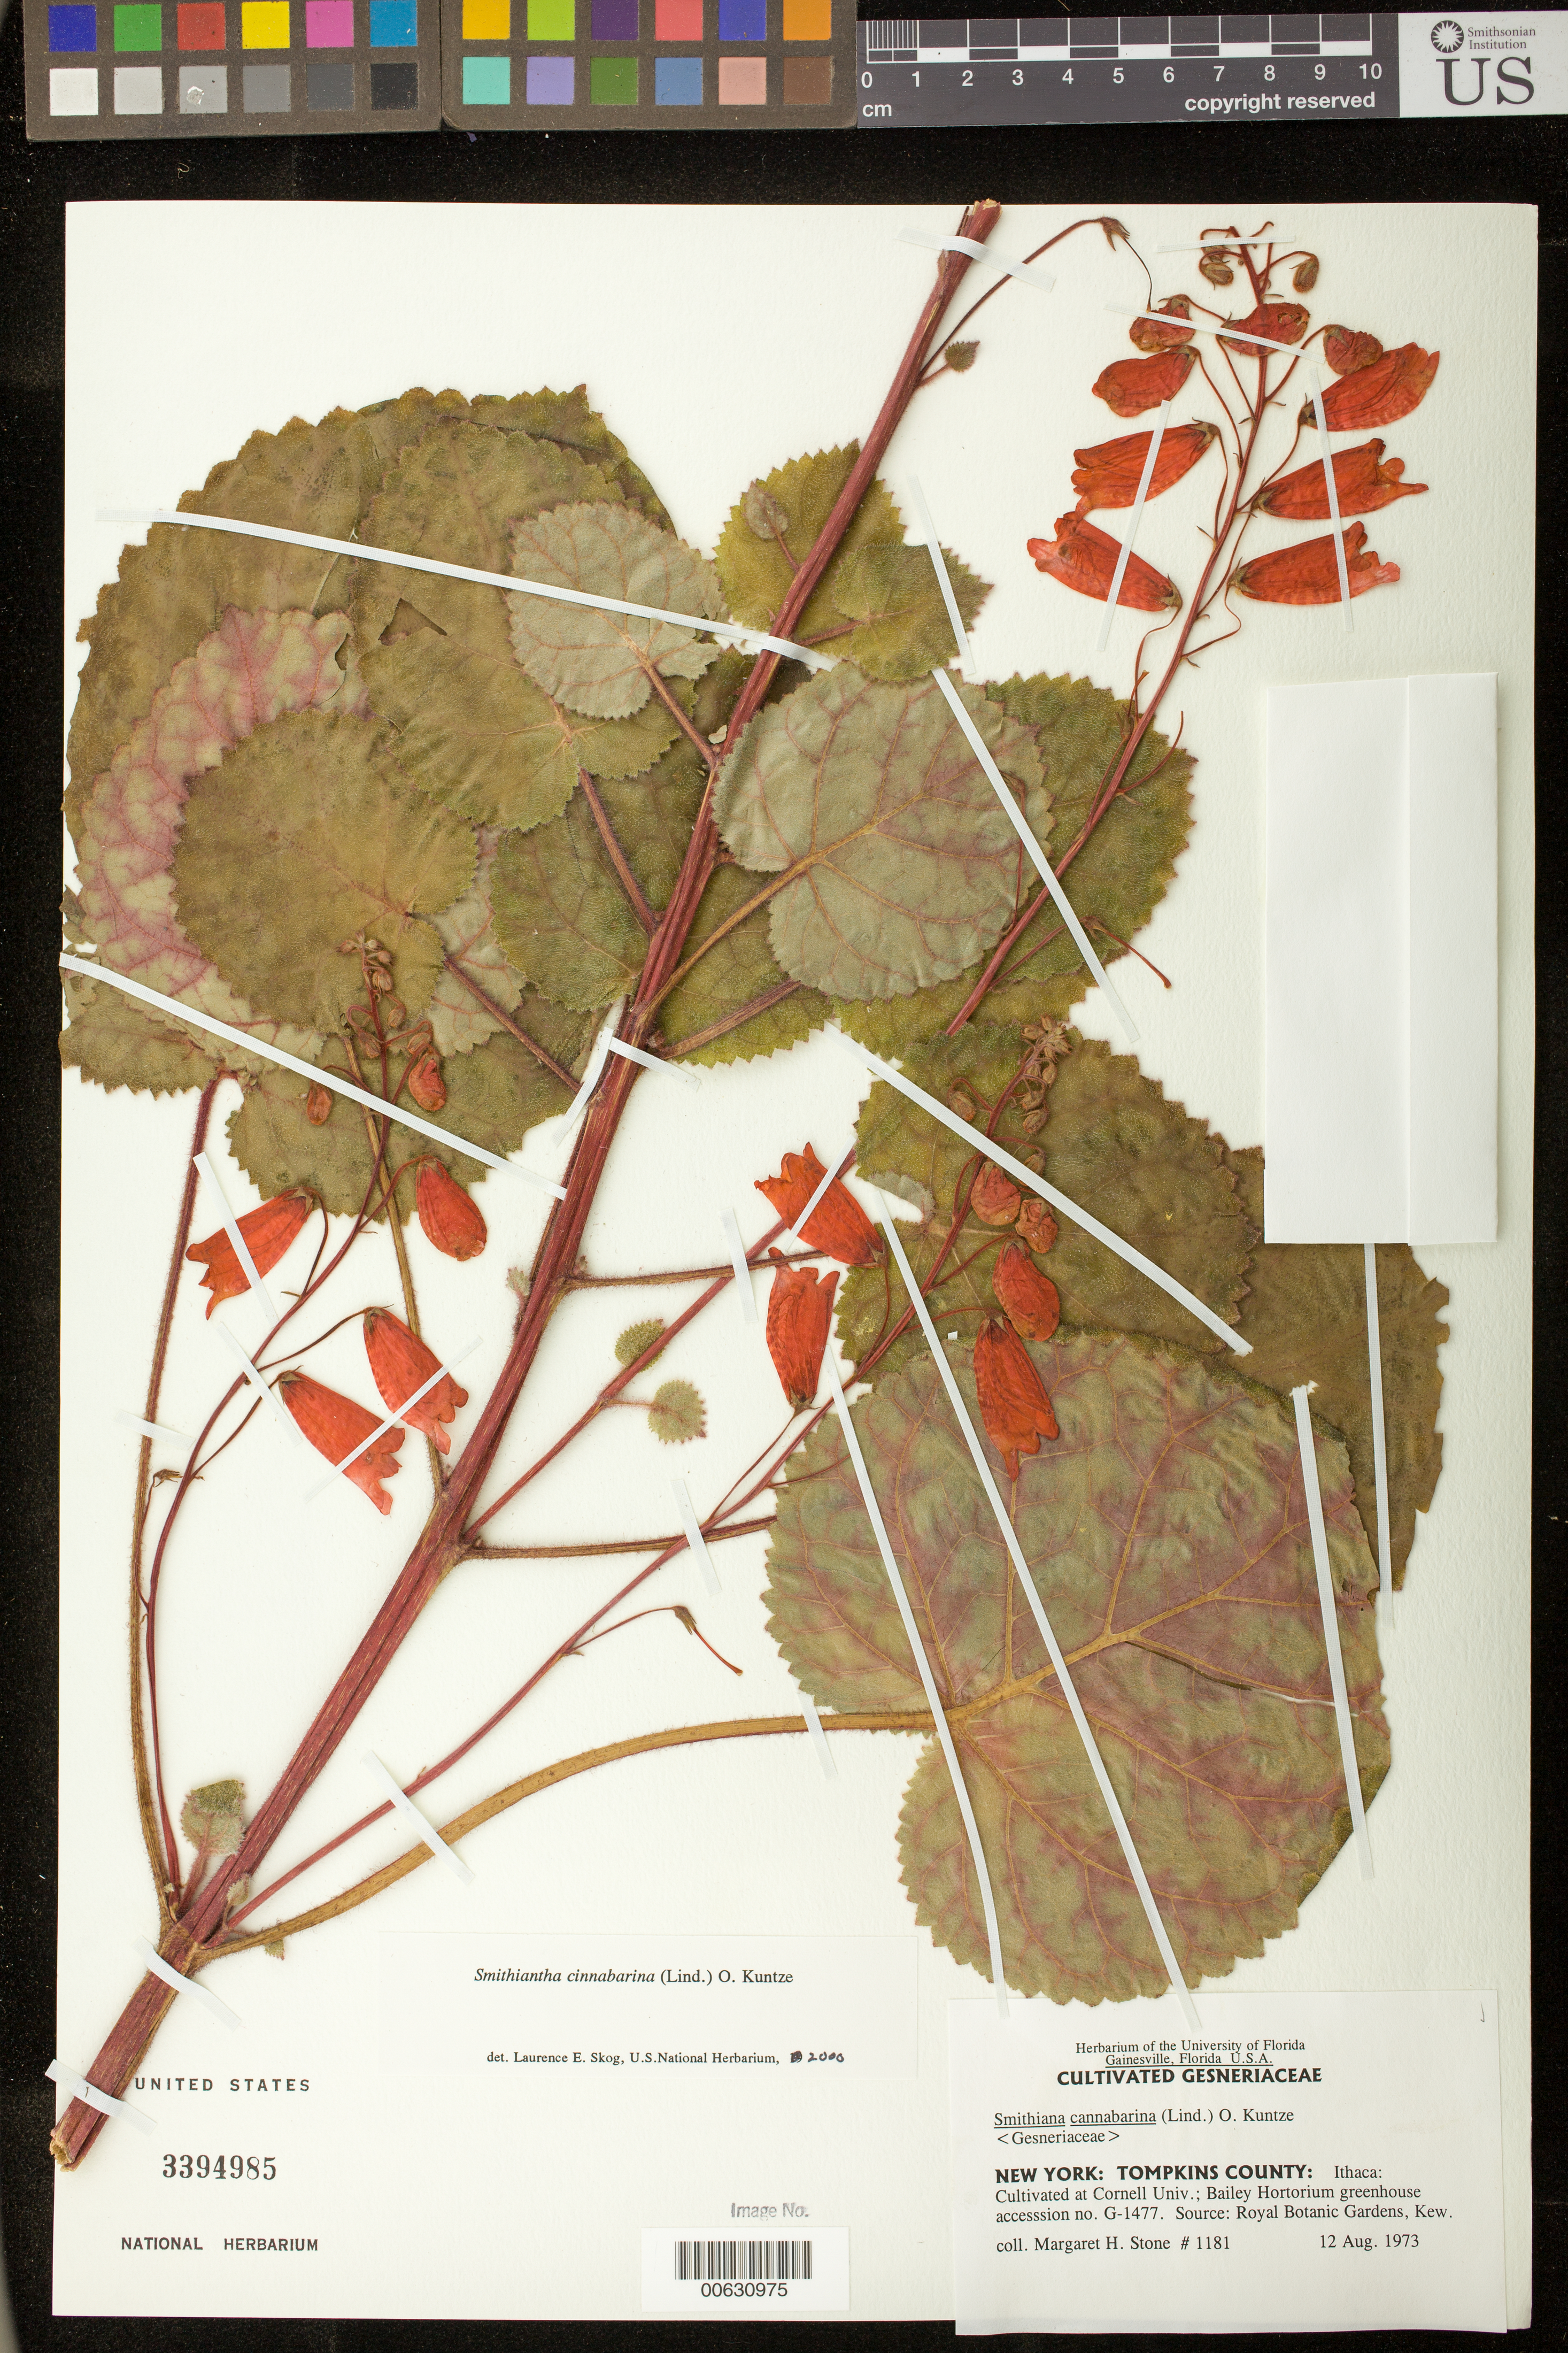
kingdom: Plantae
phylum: Tracheophyta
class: Magnoliopsida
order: Lamiales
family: Gesneriaceae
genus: Smithiantha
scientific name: Smithiantha cinnabarina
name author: (Linden) Kuntze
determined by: Skog, Laurence E.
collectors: M. Stone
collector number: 1181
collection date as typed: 12 Aug 1973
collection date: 1973-08-12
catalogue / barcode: US 3394985